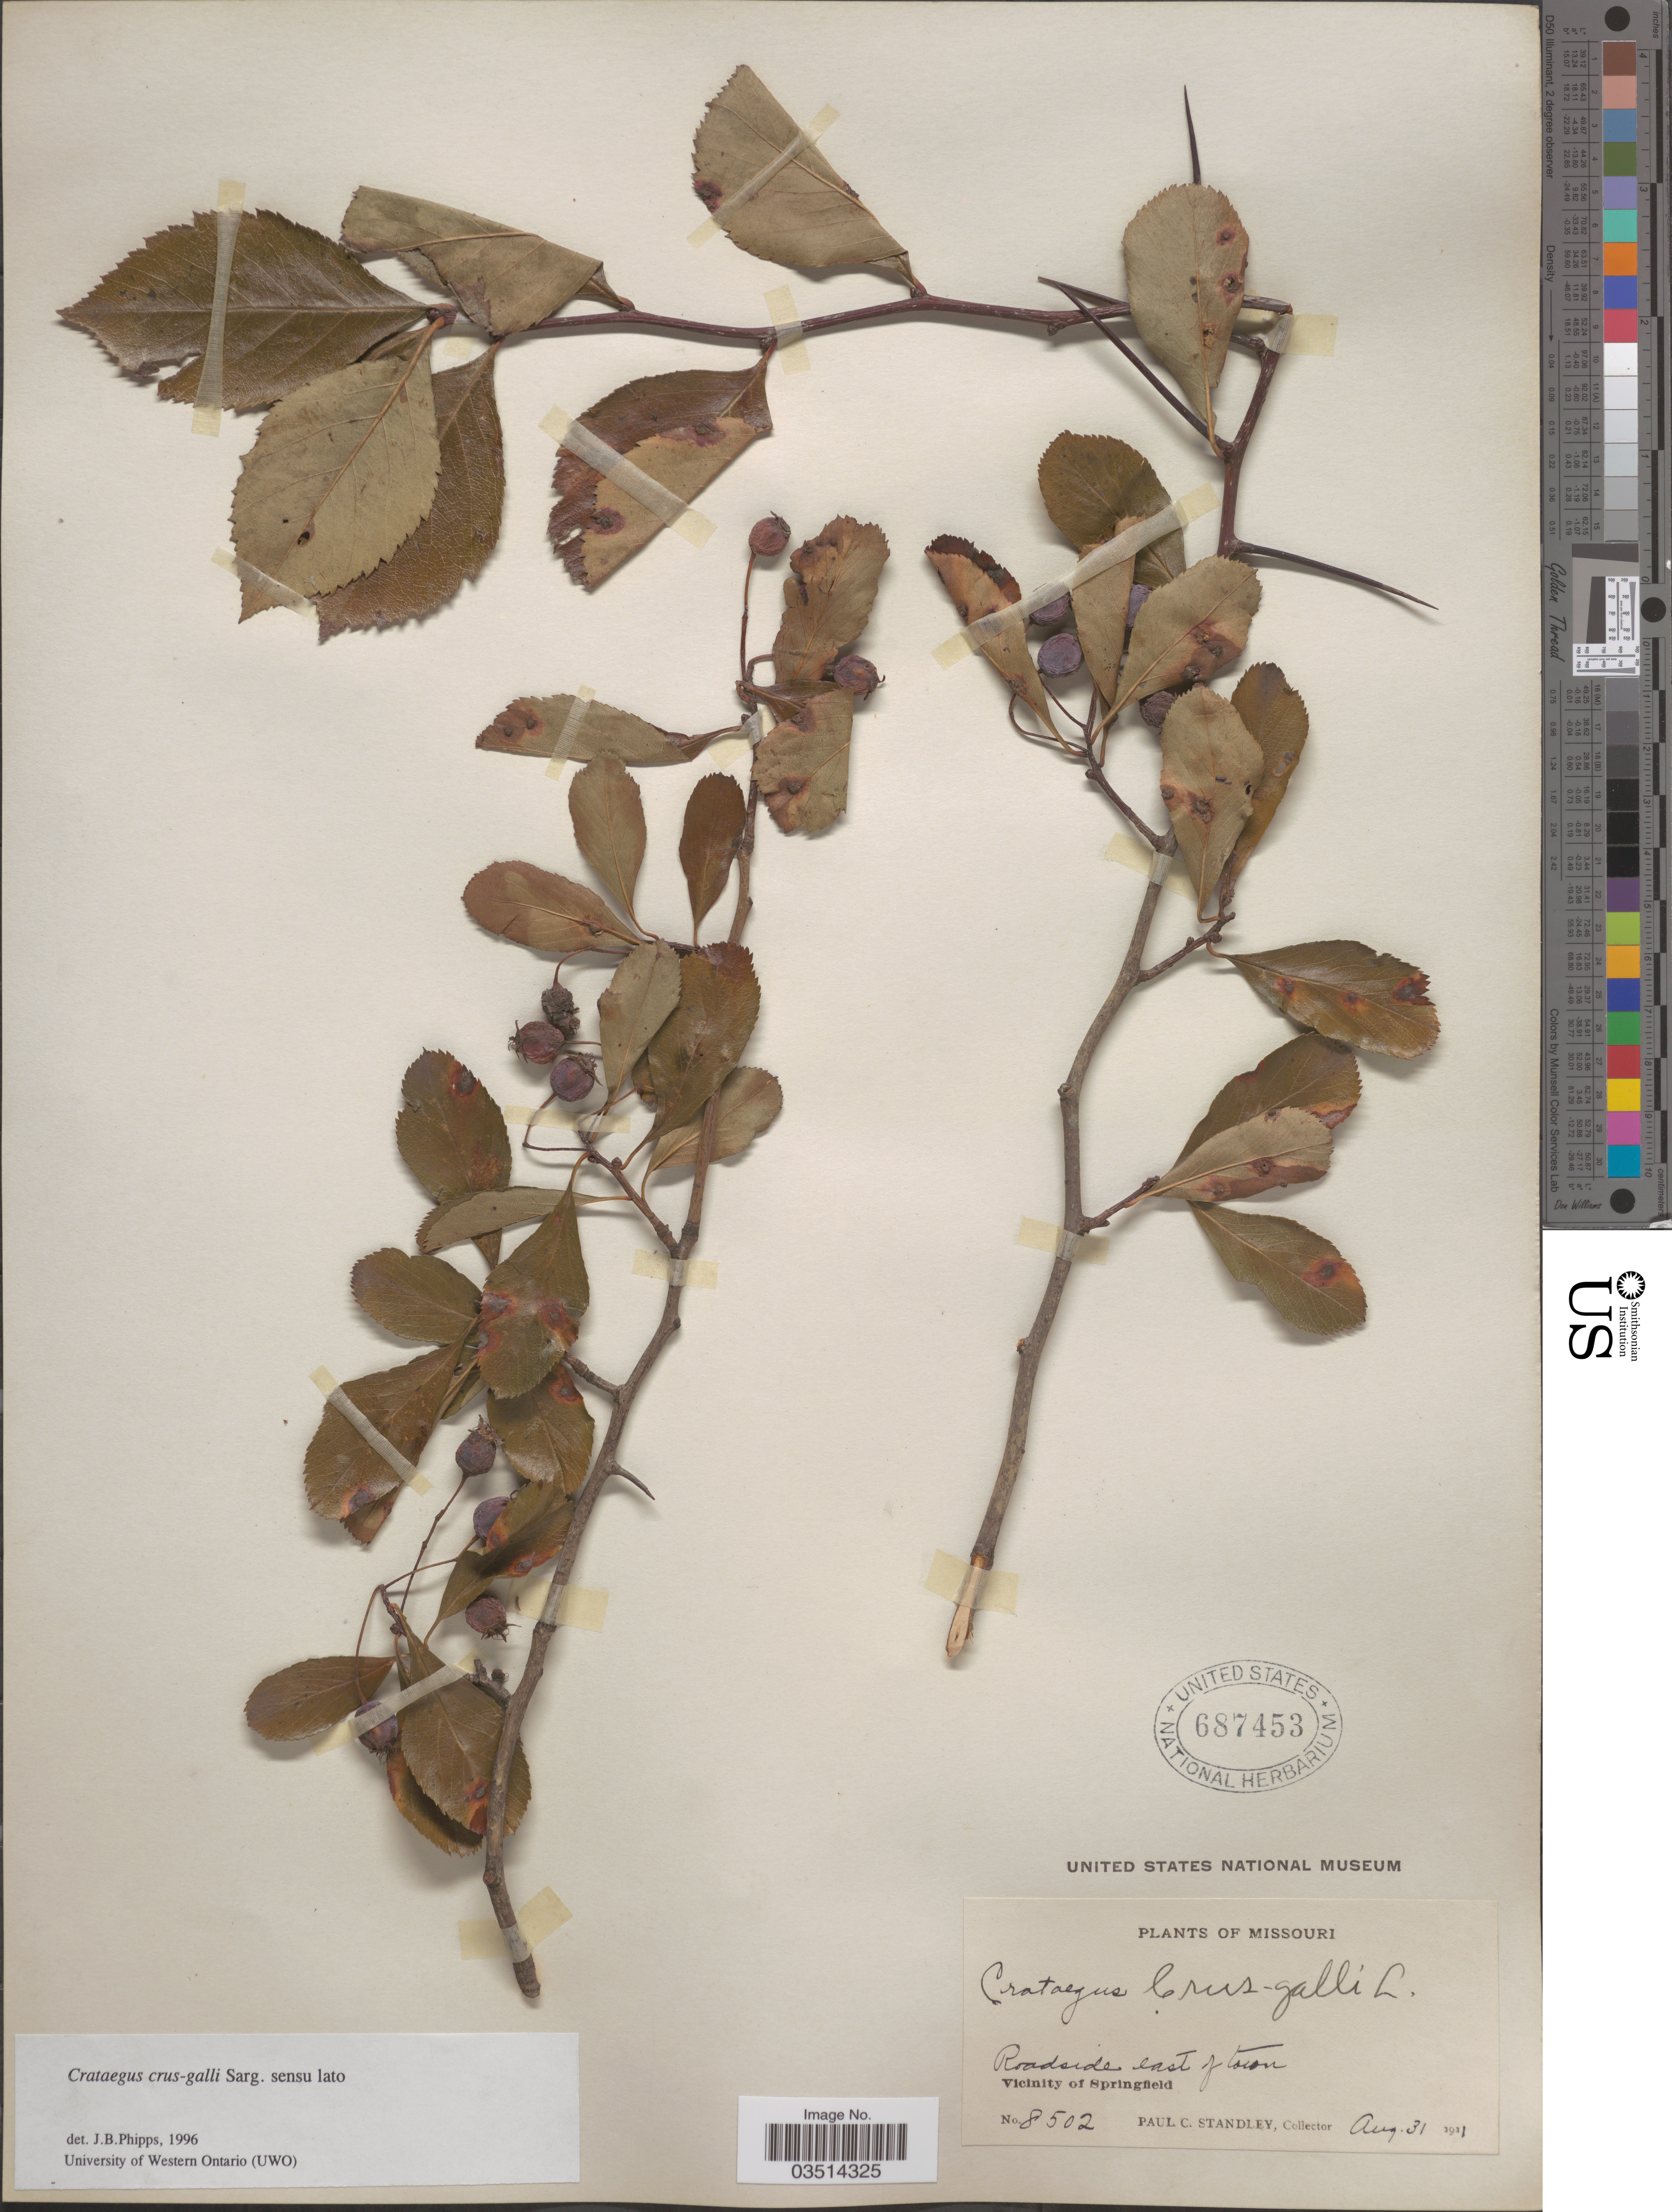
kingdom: Plantae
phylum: Tracheophyta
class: Magnoliopsida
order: Rosales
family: Rosaceae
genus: Crataegus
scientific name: Crataegus crus-galli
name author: L.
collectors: P. C. Standley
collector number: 8502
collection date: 1911-08-31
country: United States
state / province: Missouri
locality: Roadside east of town. Vicinity of Springfield.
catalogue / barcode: US 687453